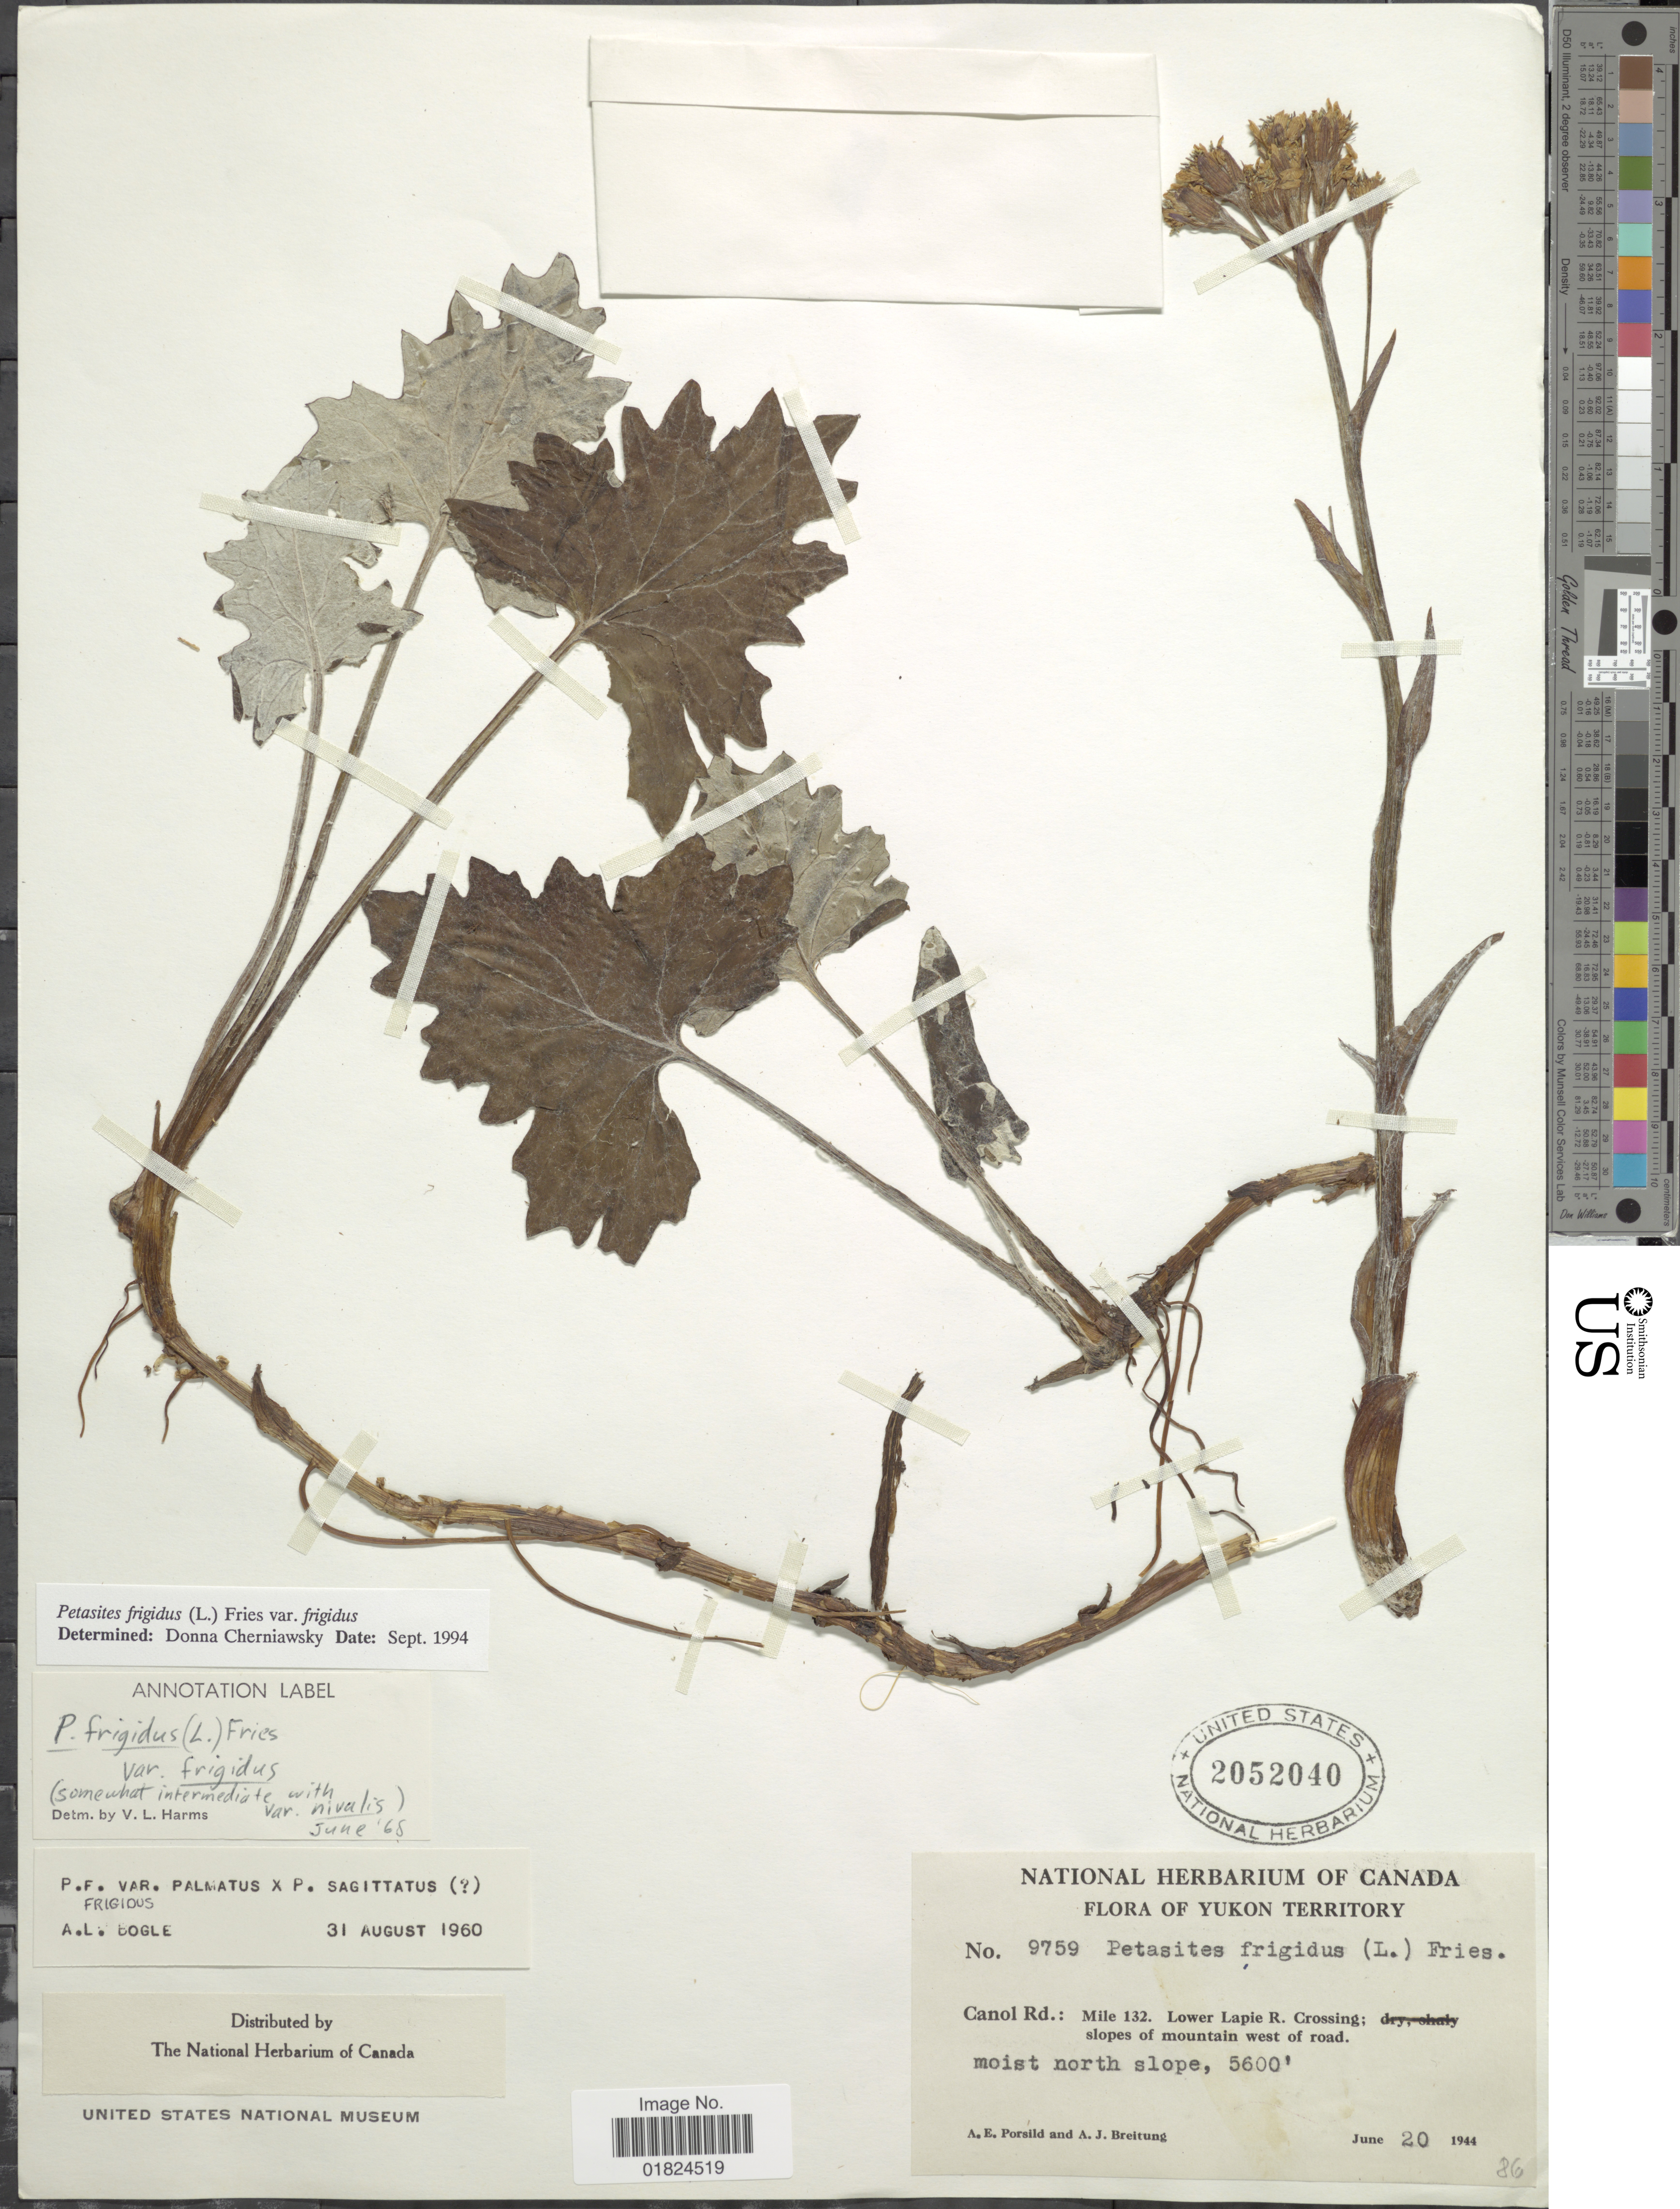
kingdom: Plantae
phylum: Tracheophyta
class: Magnoliopsida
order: Asterales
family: Asteraceae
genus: Petasites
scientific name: Petasites frigidus var. frigidus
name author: (L.) Fr.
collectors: A. E. Porsild & A. Breitung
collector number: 9759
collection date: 1944-06-20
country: Canada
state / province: Yukon Territory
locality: Canol Rd.: Mile 132, Lower Lapie R. Crossing; slopes of mountain west of road.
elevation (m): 1707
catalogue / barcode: US 2052040